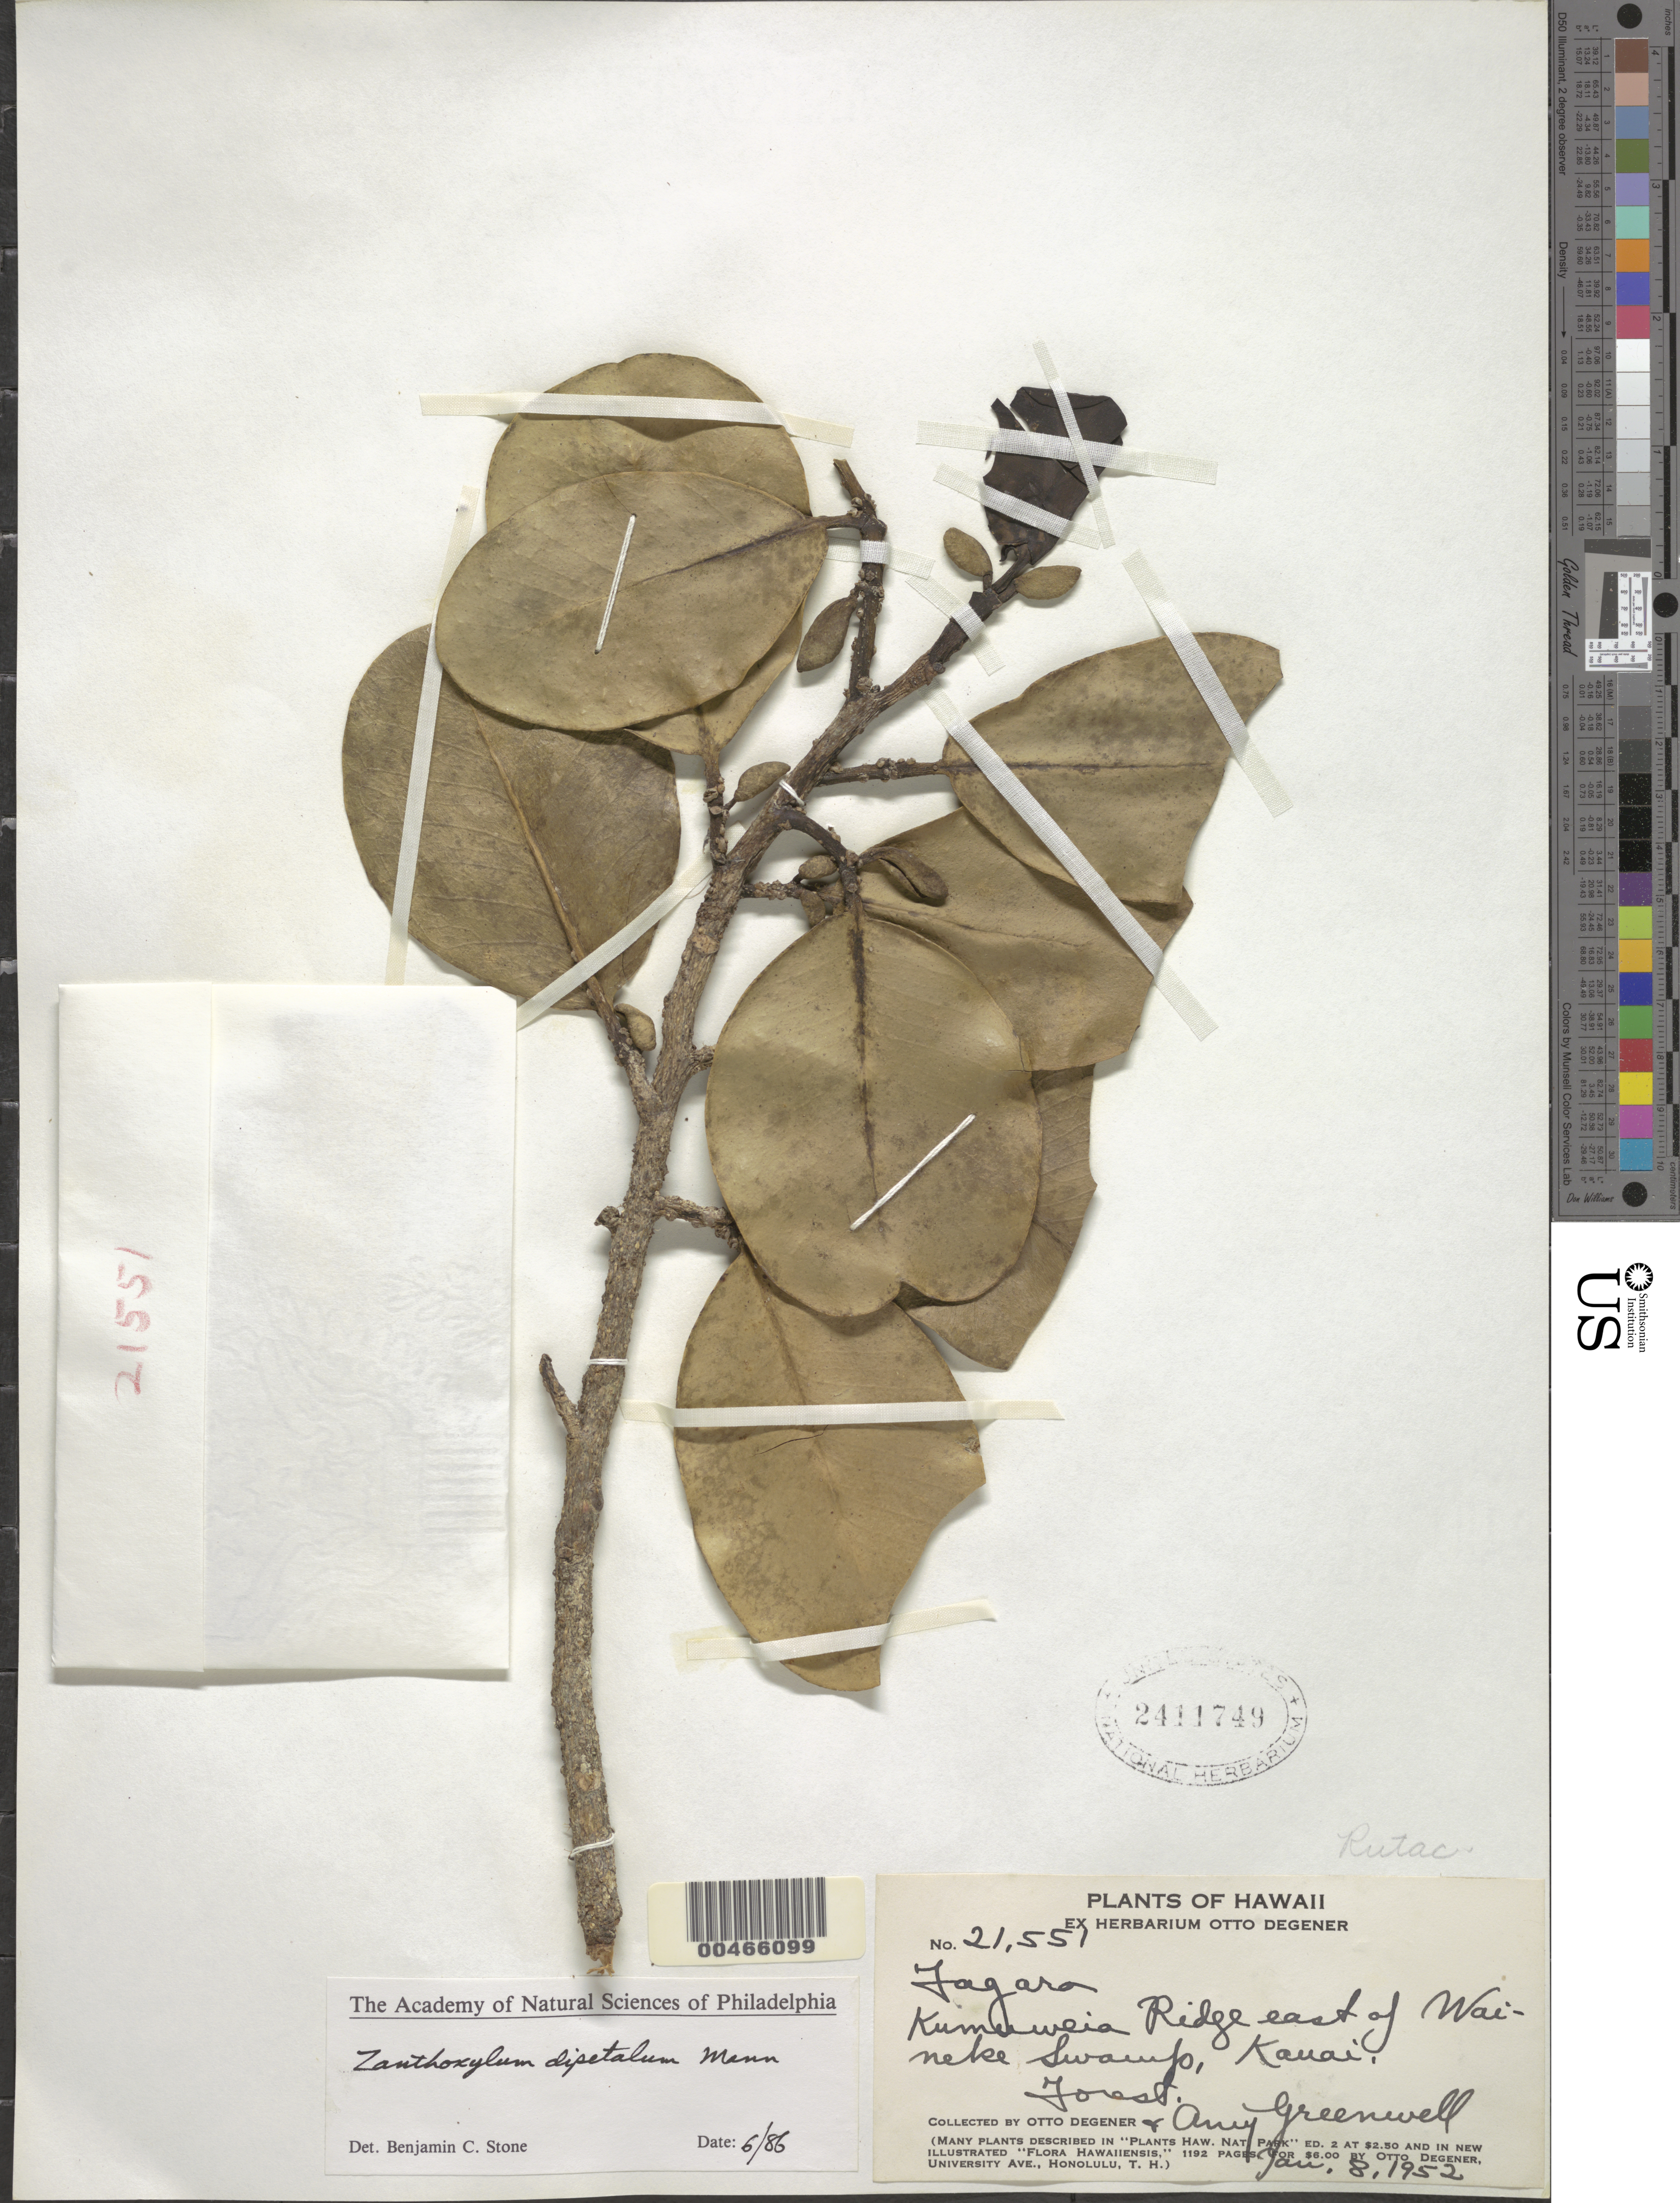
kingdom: Plantae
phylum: Tracheophyta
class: Magnoliopsida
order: Sapindales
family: Rutaceae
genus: Zanthoxylum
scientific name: Zanthoxylum dipetalum var. dipetalum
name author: H. Mann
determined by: Stone, Benjamin C.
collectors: O. Degener & A. B. Greenwell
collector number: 21551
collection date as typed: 8 Jan 1952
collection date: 1952-01-08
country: United States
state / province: Hawaii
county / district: Kauai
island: Kaua'i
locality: Kumuweia Ridge E of Waineke Swamp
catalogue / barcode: US 2411749